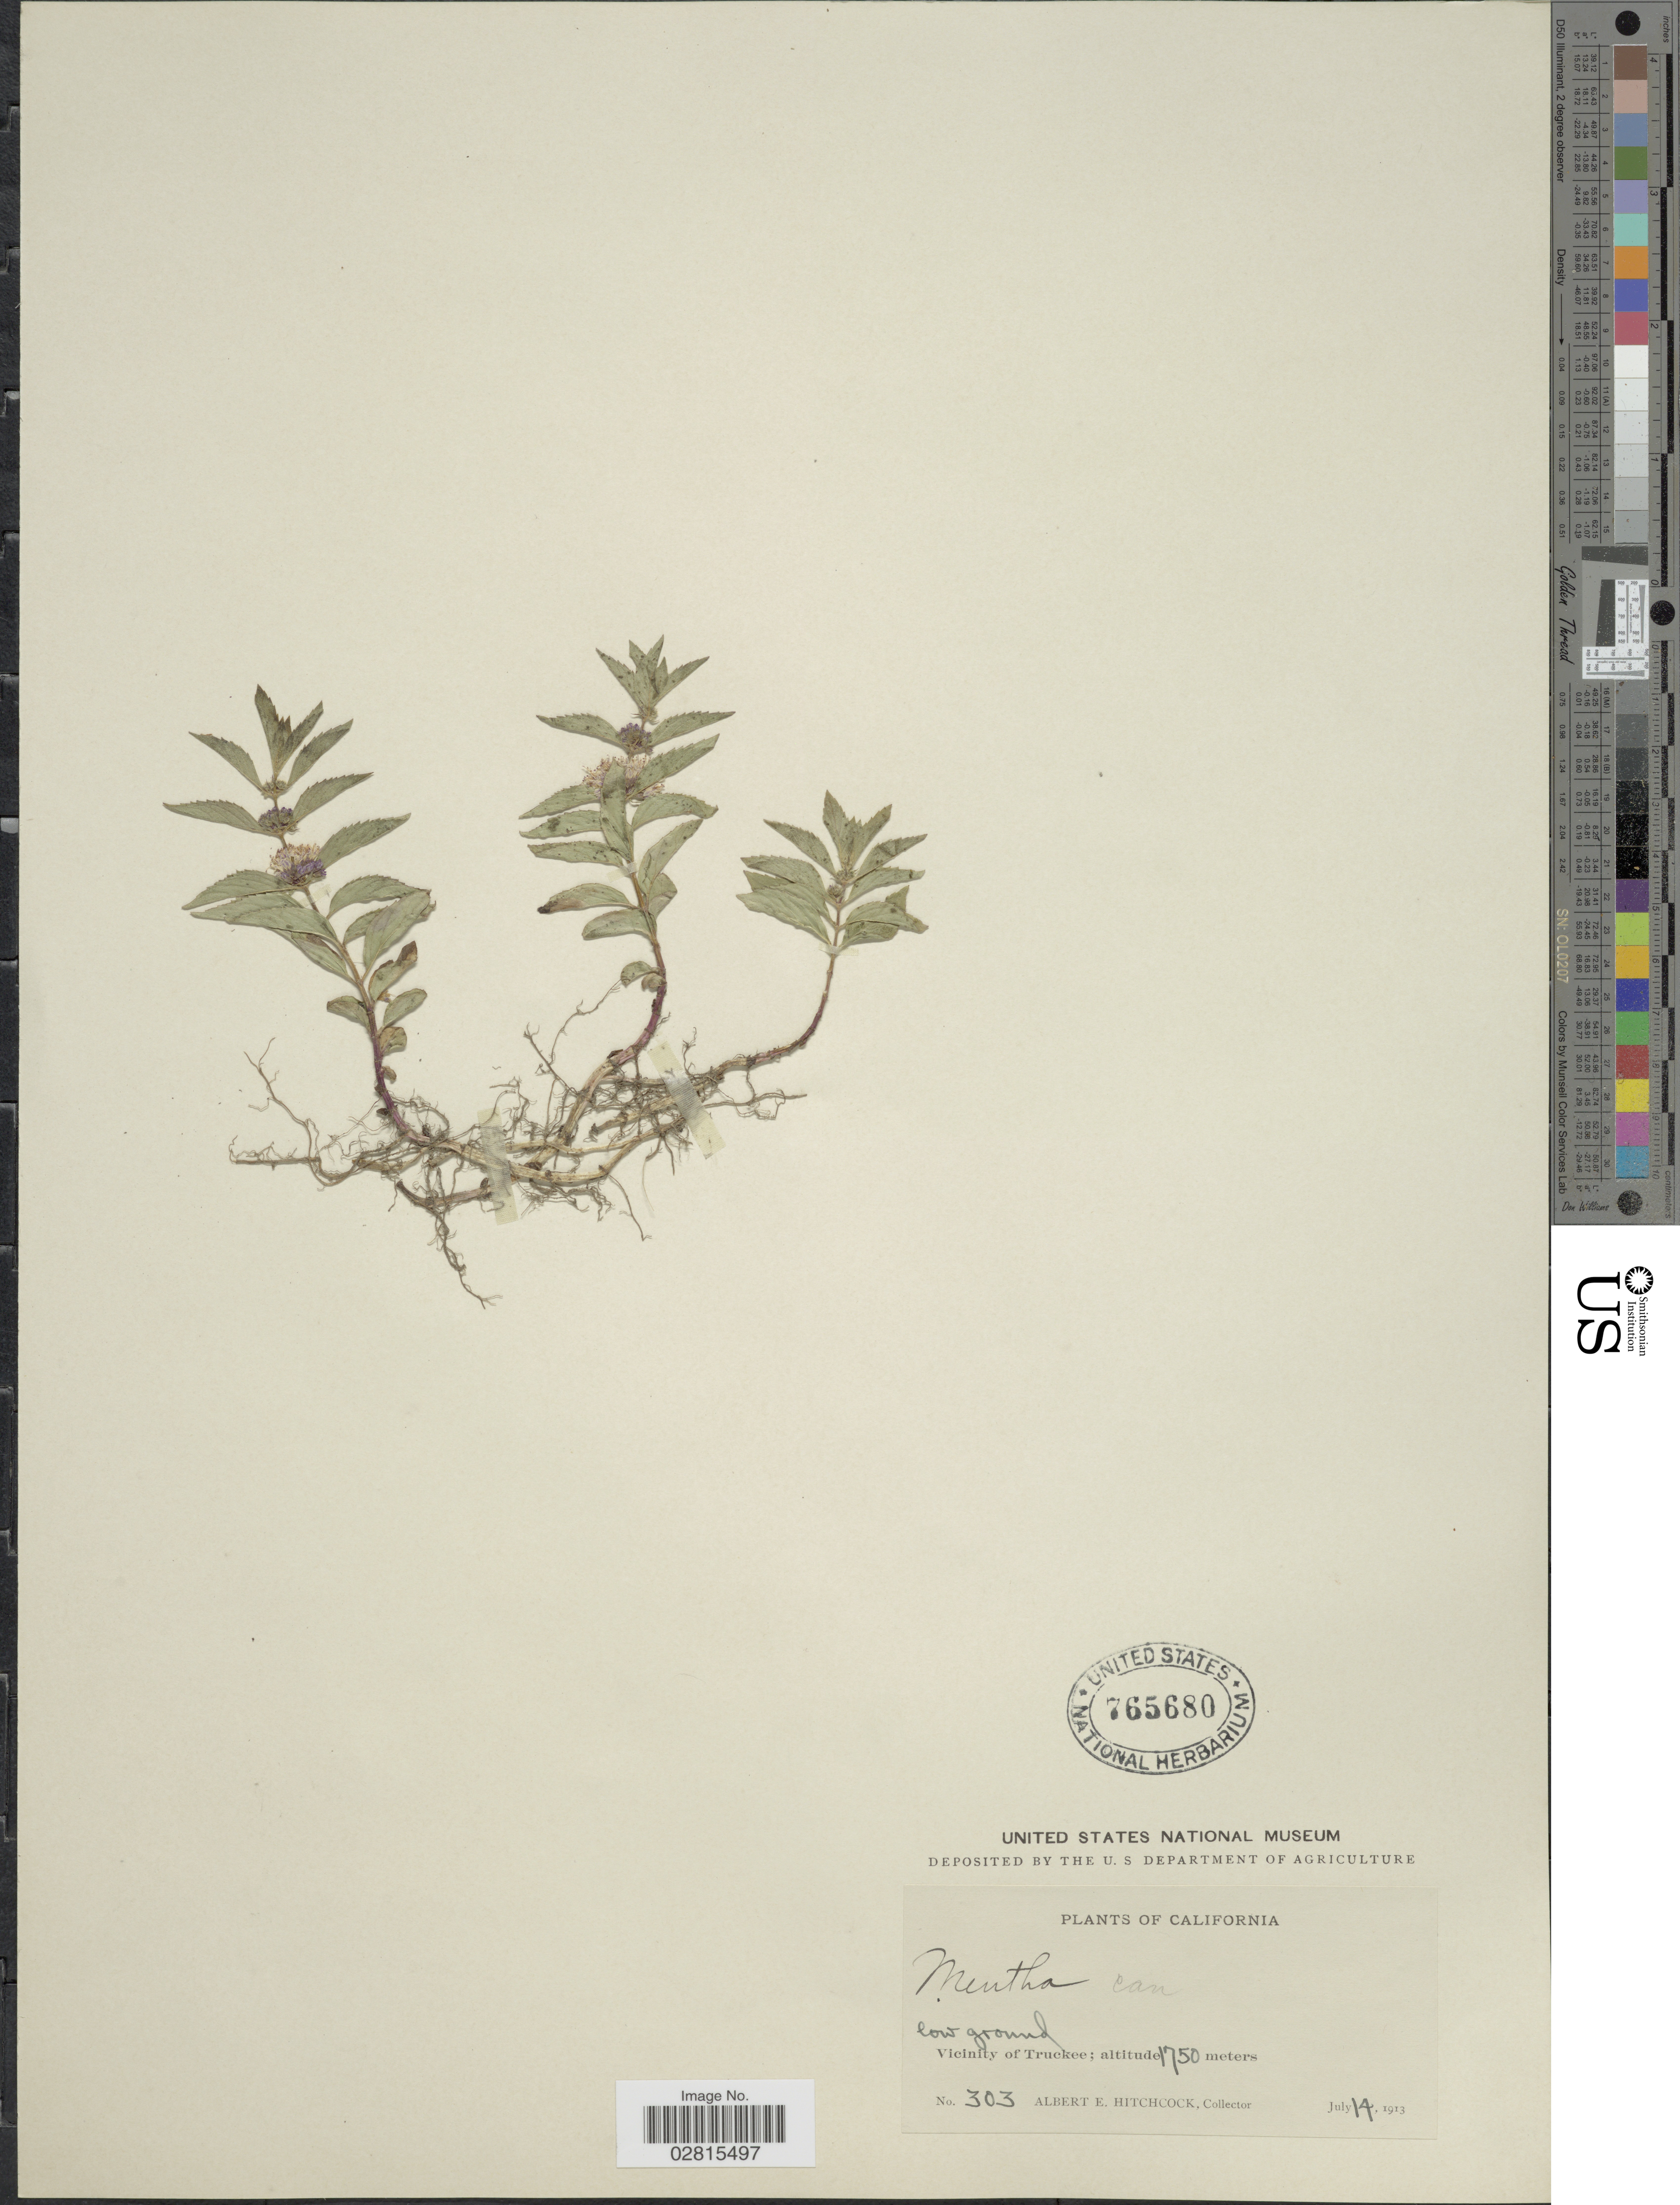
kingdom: Plantae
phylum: Tracheophyta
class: Magnoliopsida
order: Lamiales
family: Lamiaceae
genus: Mentha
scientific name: Mentha canadensis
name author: L.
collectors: A. Hitchcock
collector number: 303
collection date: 1913-07-14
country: United States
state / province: California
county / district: Nevada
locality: Vicinity of Truckee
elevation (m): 1750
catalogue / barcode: US 765680